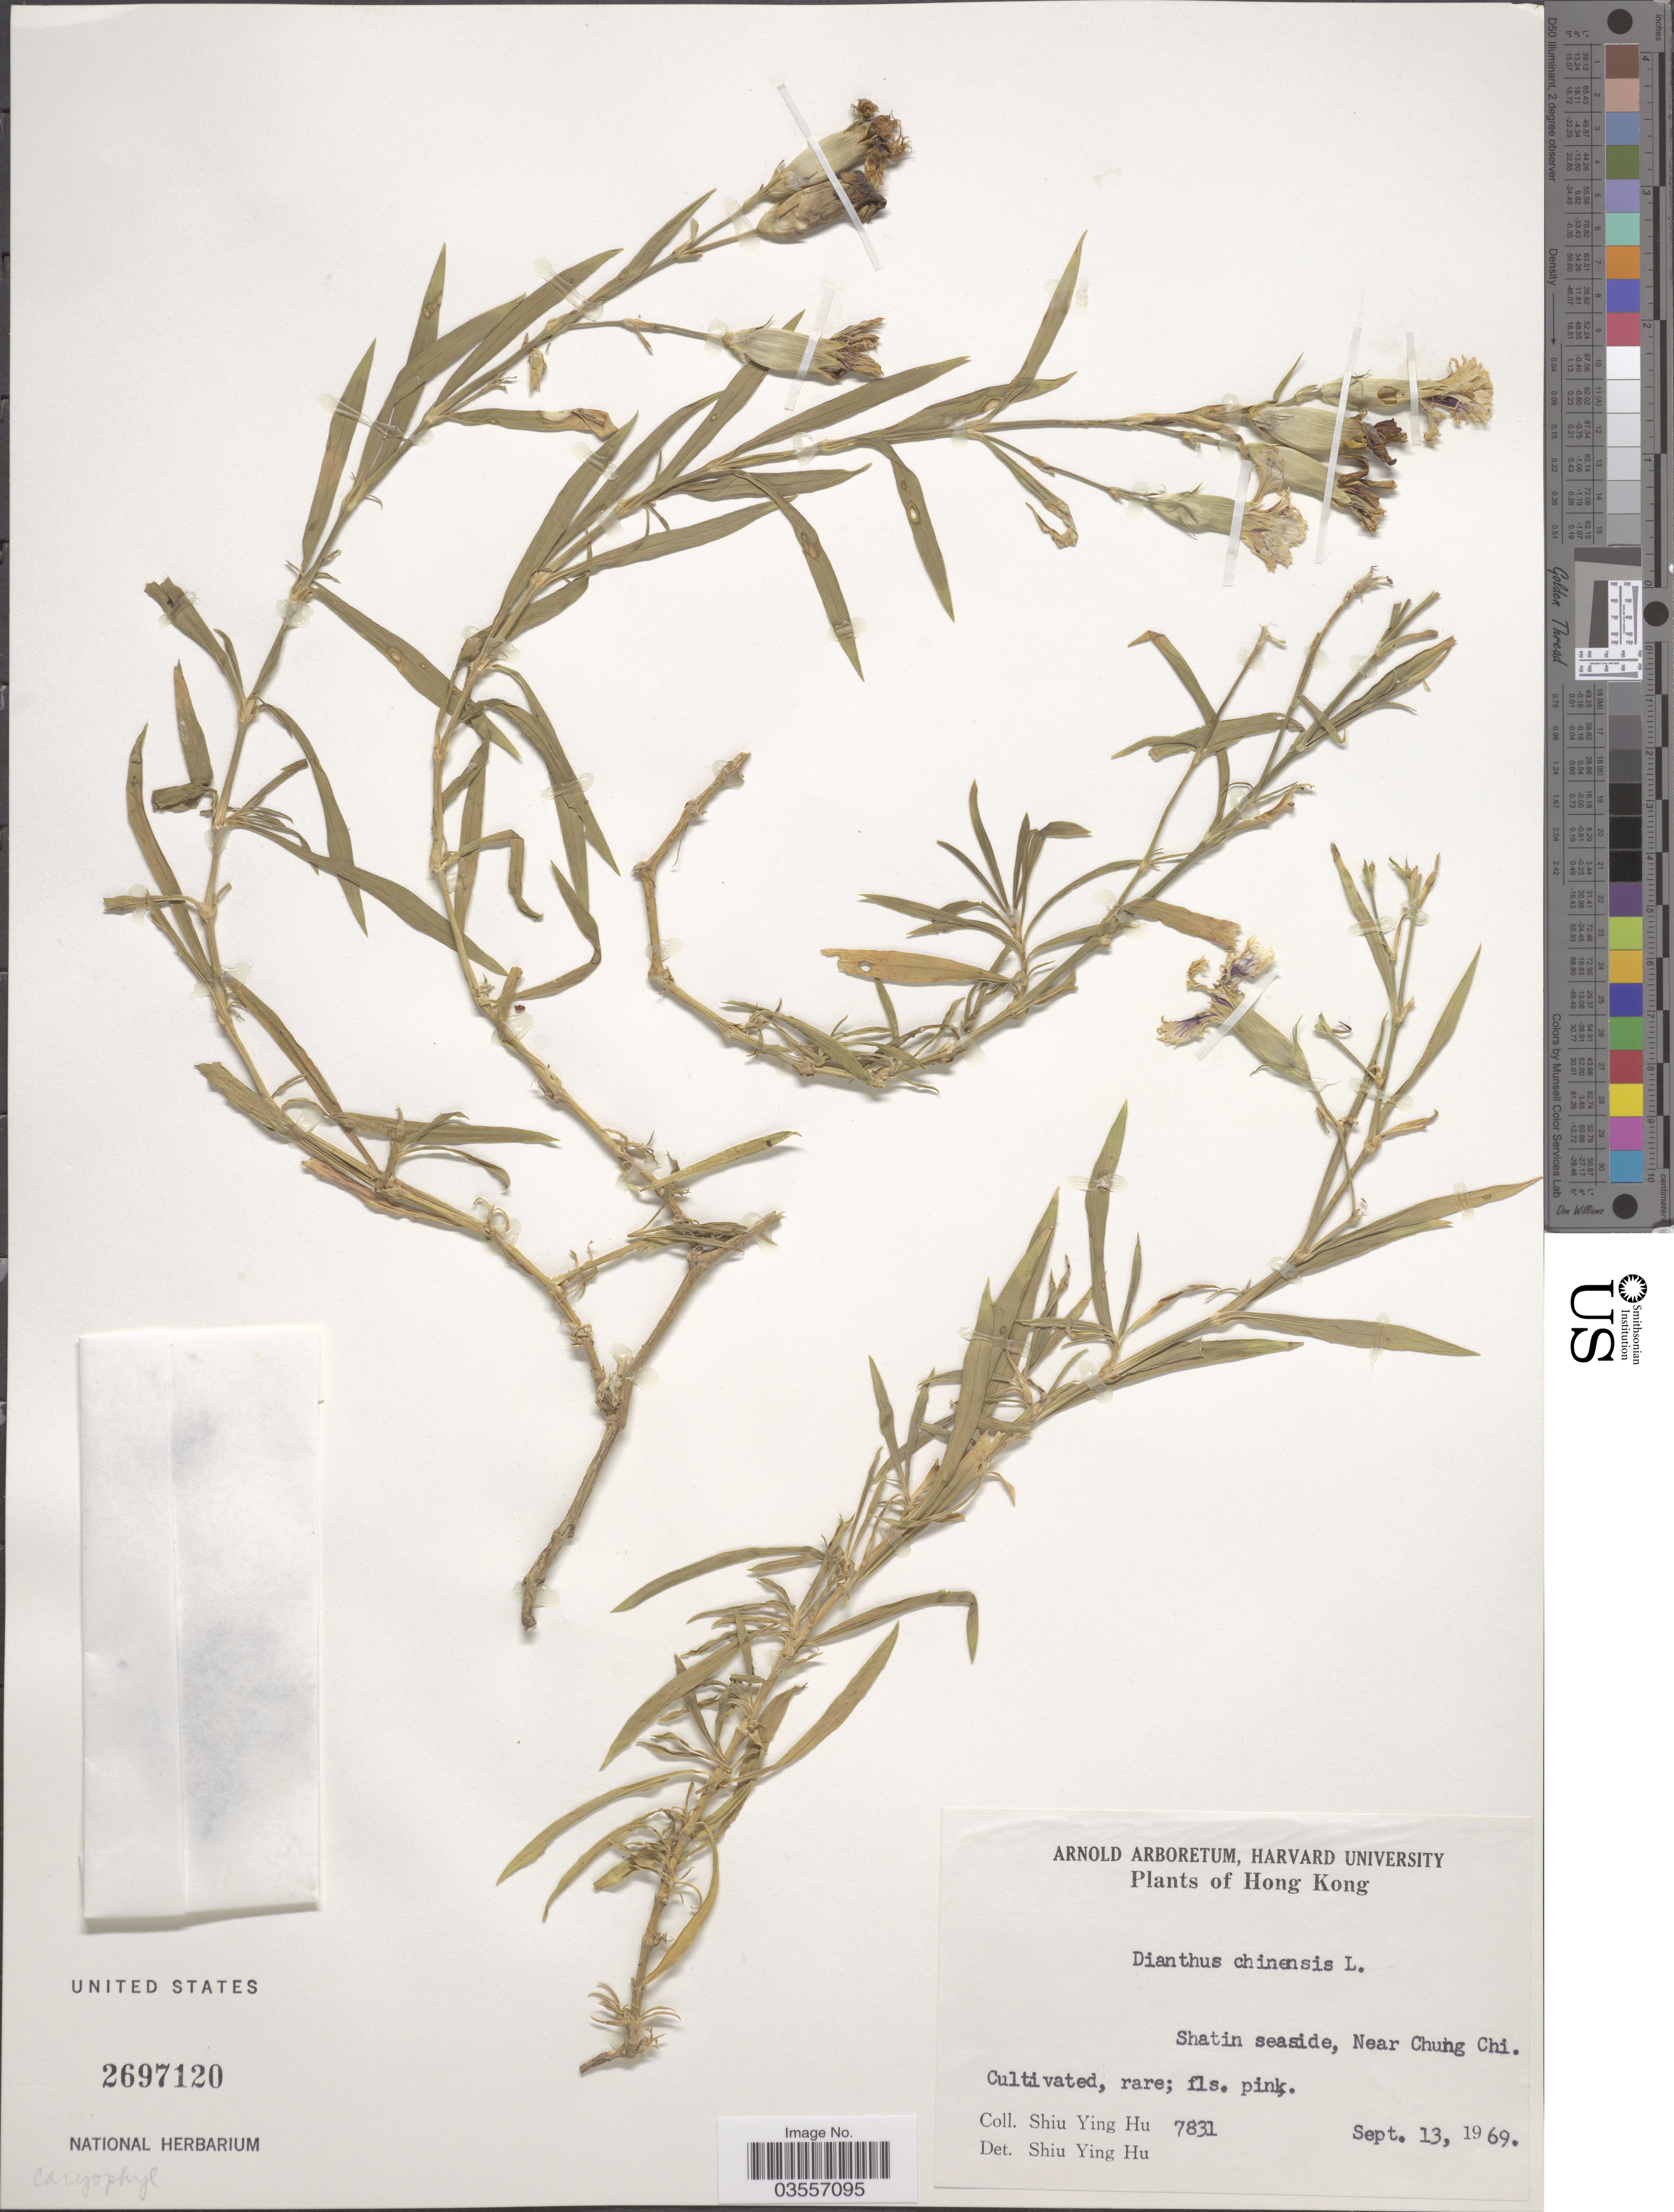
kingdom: Plantae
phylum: Tracheophyta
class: Magnoliopsida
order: Caryophyllales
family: Caryophyllaceae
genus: Dianthus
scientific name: Dianthus chinensis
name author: L.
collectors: S. Y. Hu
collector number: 7831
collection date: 1969-09-13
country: China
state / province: Hong Kong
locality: Shatin seaside, Near Chung Chi.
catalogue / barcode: US 2697120